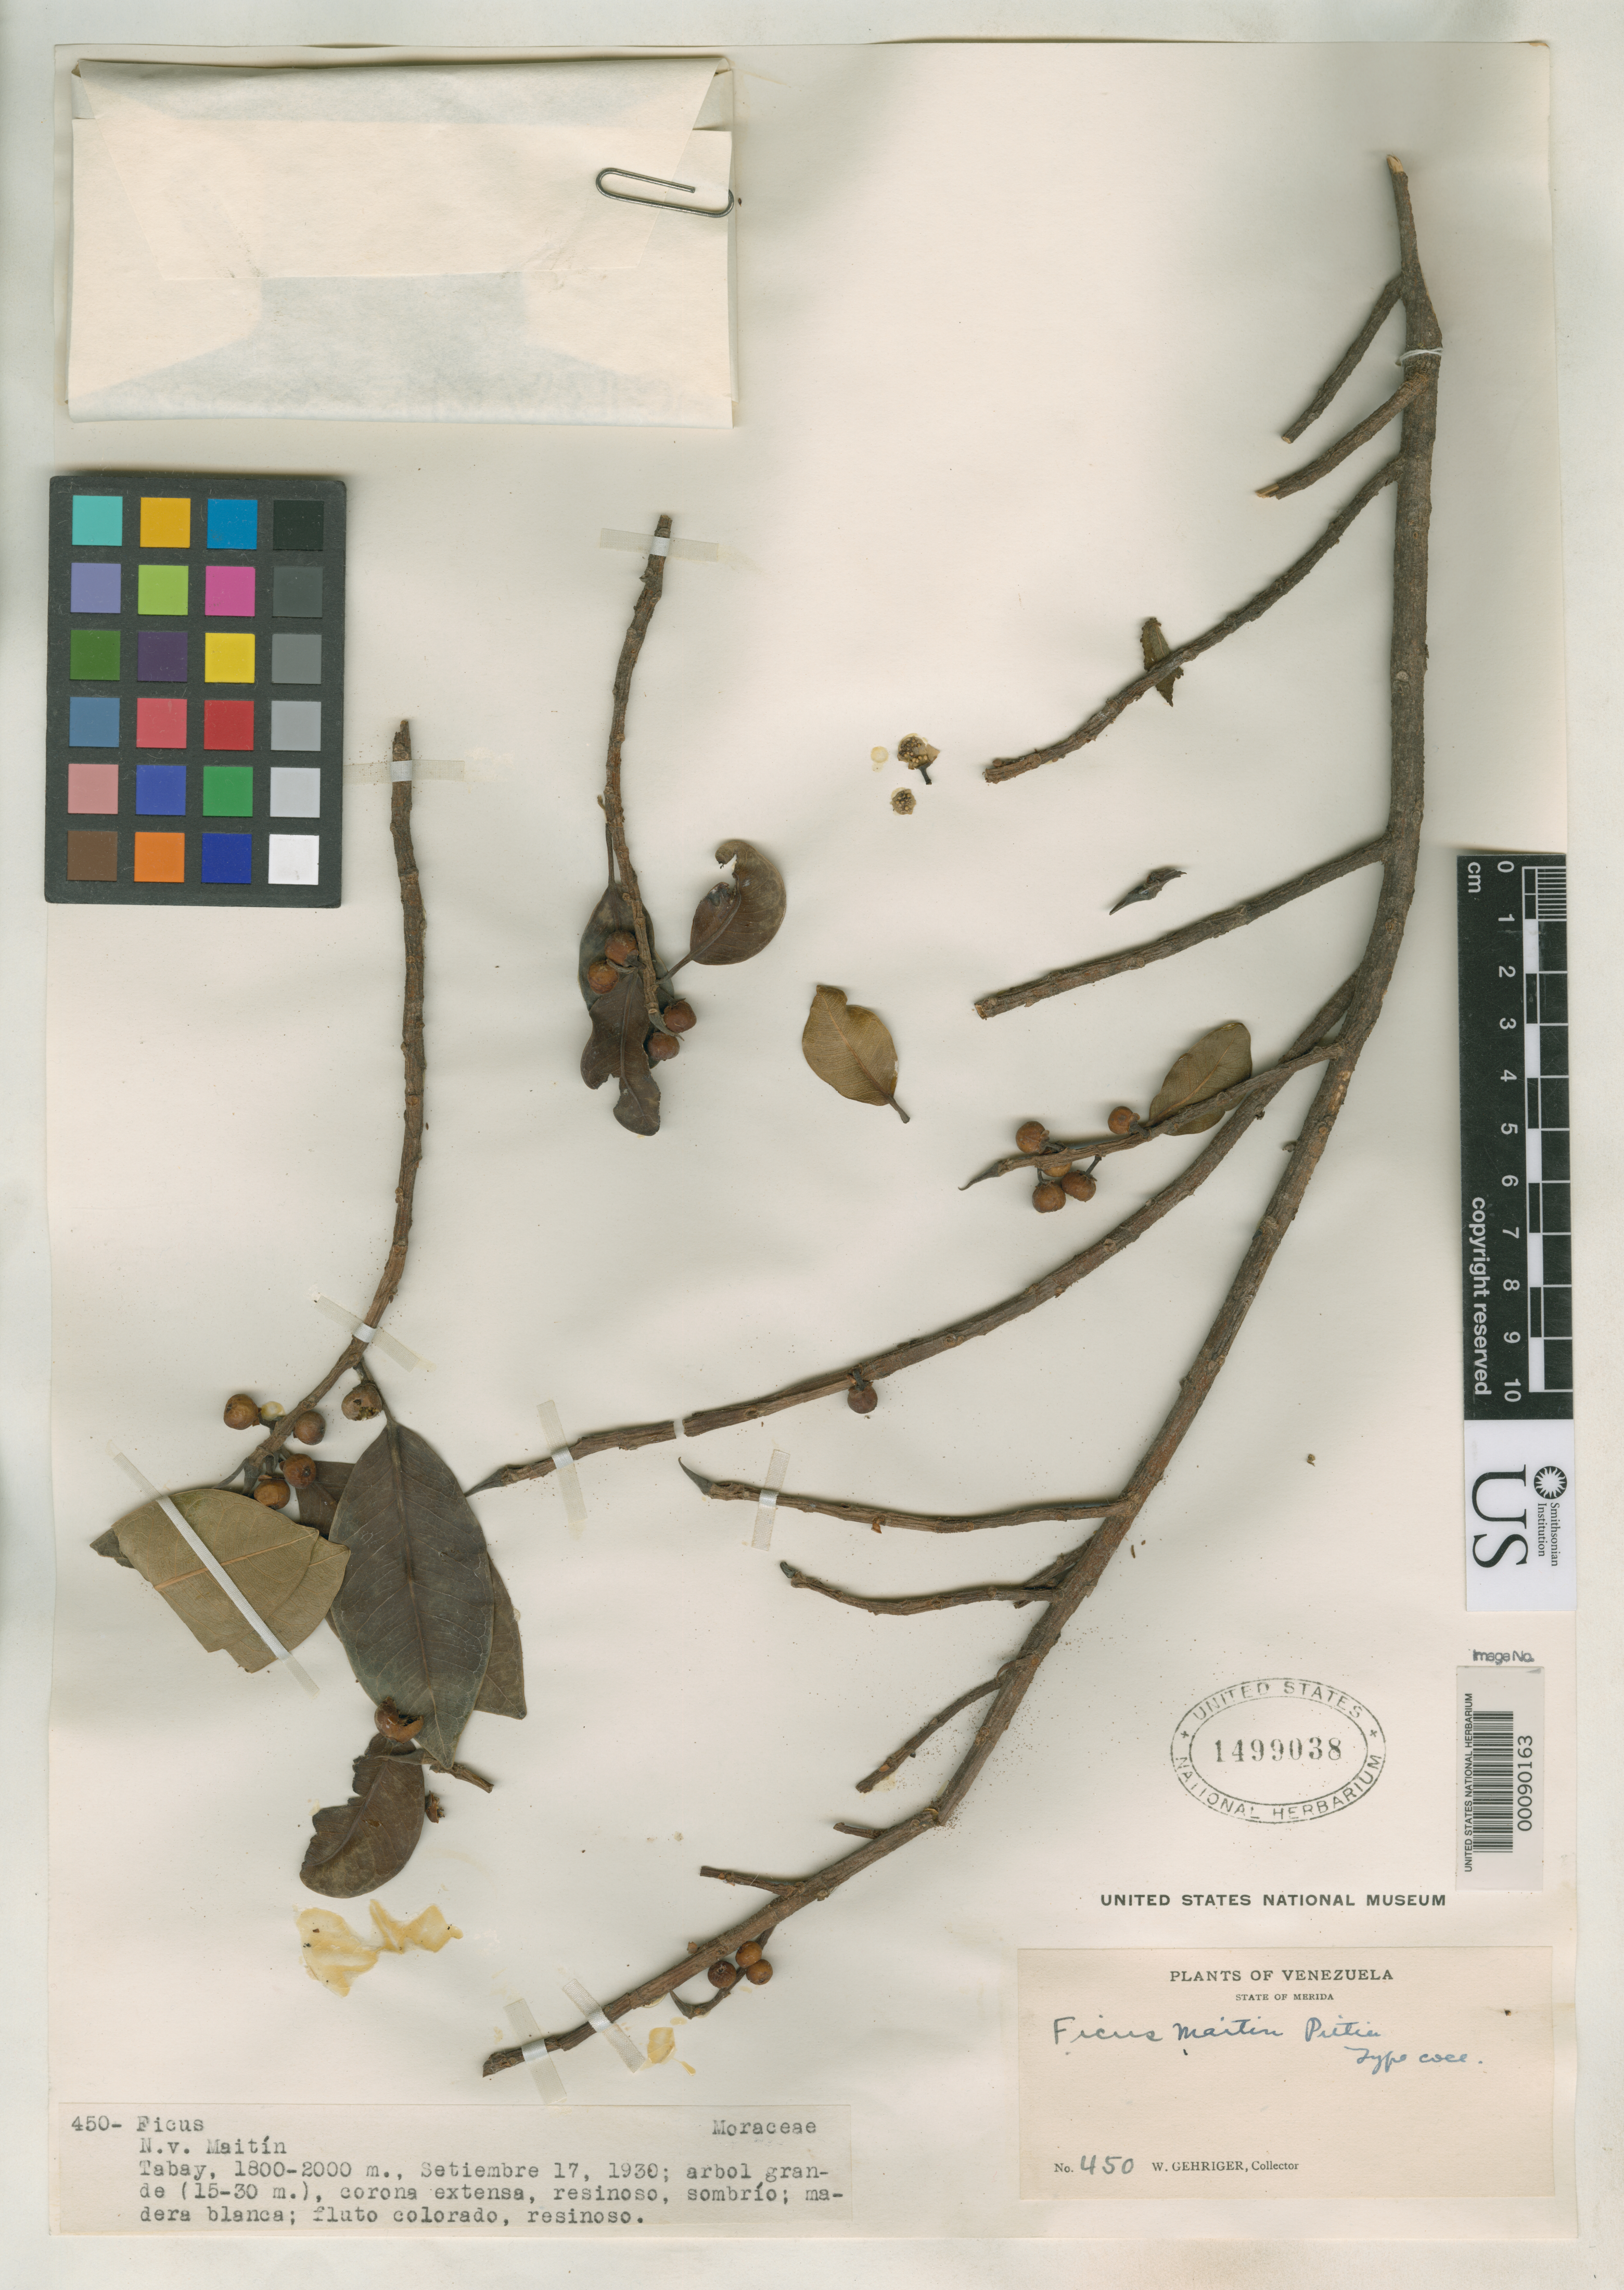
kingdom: Plantae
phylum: Tracheophyta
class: Magnoliopsida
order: Rosales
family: Moraceae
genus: Ficus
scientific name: Ficus maitin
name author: Pittier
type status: Type Collection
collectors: W. Gehriger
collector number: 450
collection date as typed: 17 Sep 1930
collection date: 1930-09-17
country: Venezuela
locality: Tabay.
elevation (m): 1800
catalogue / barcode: US 1499038